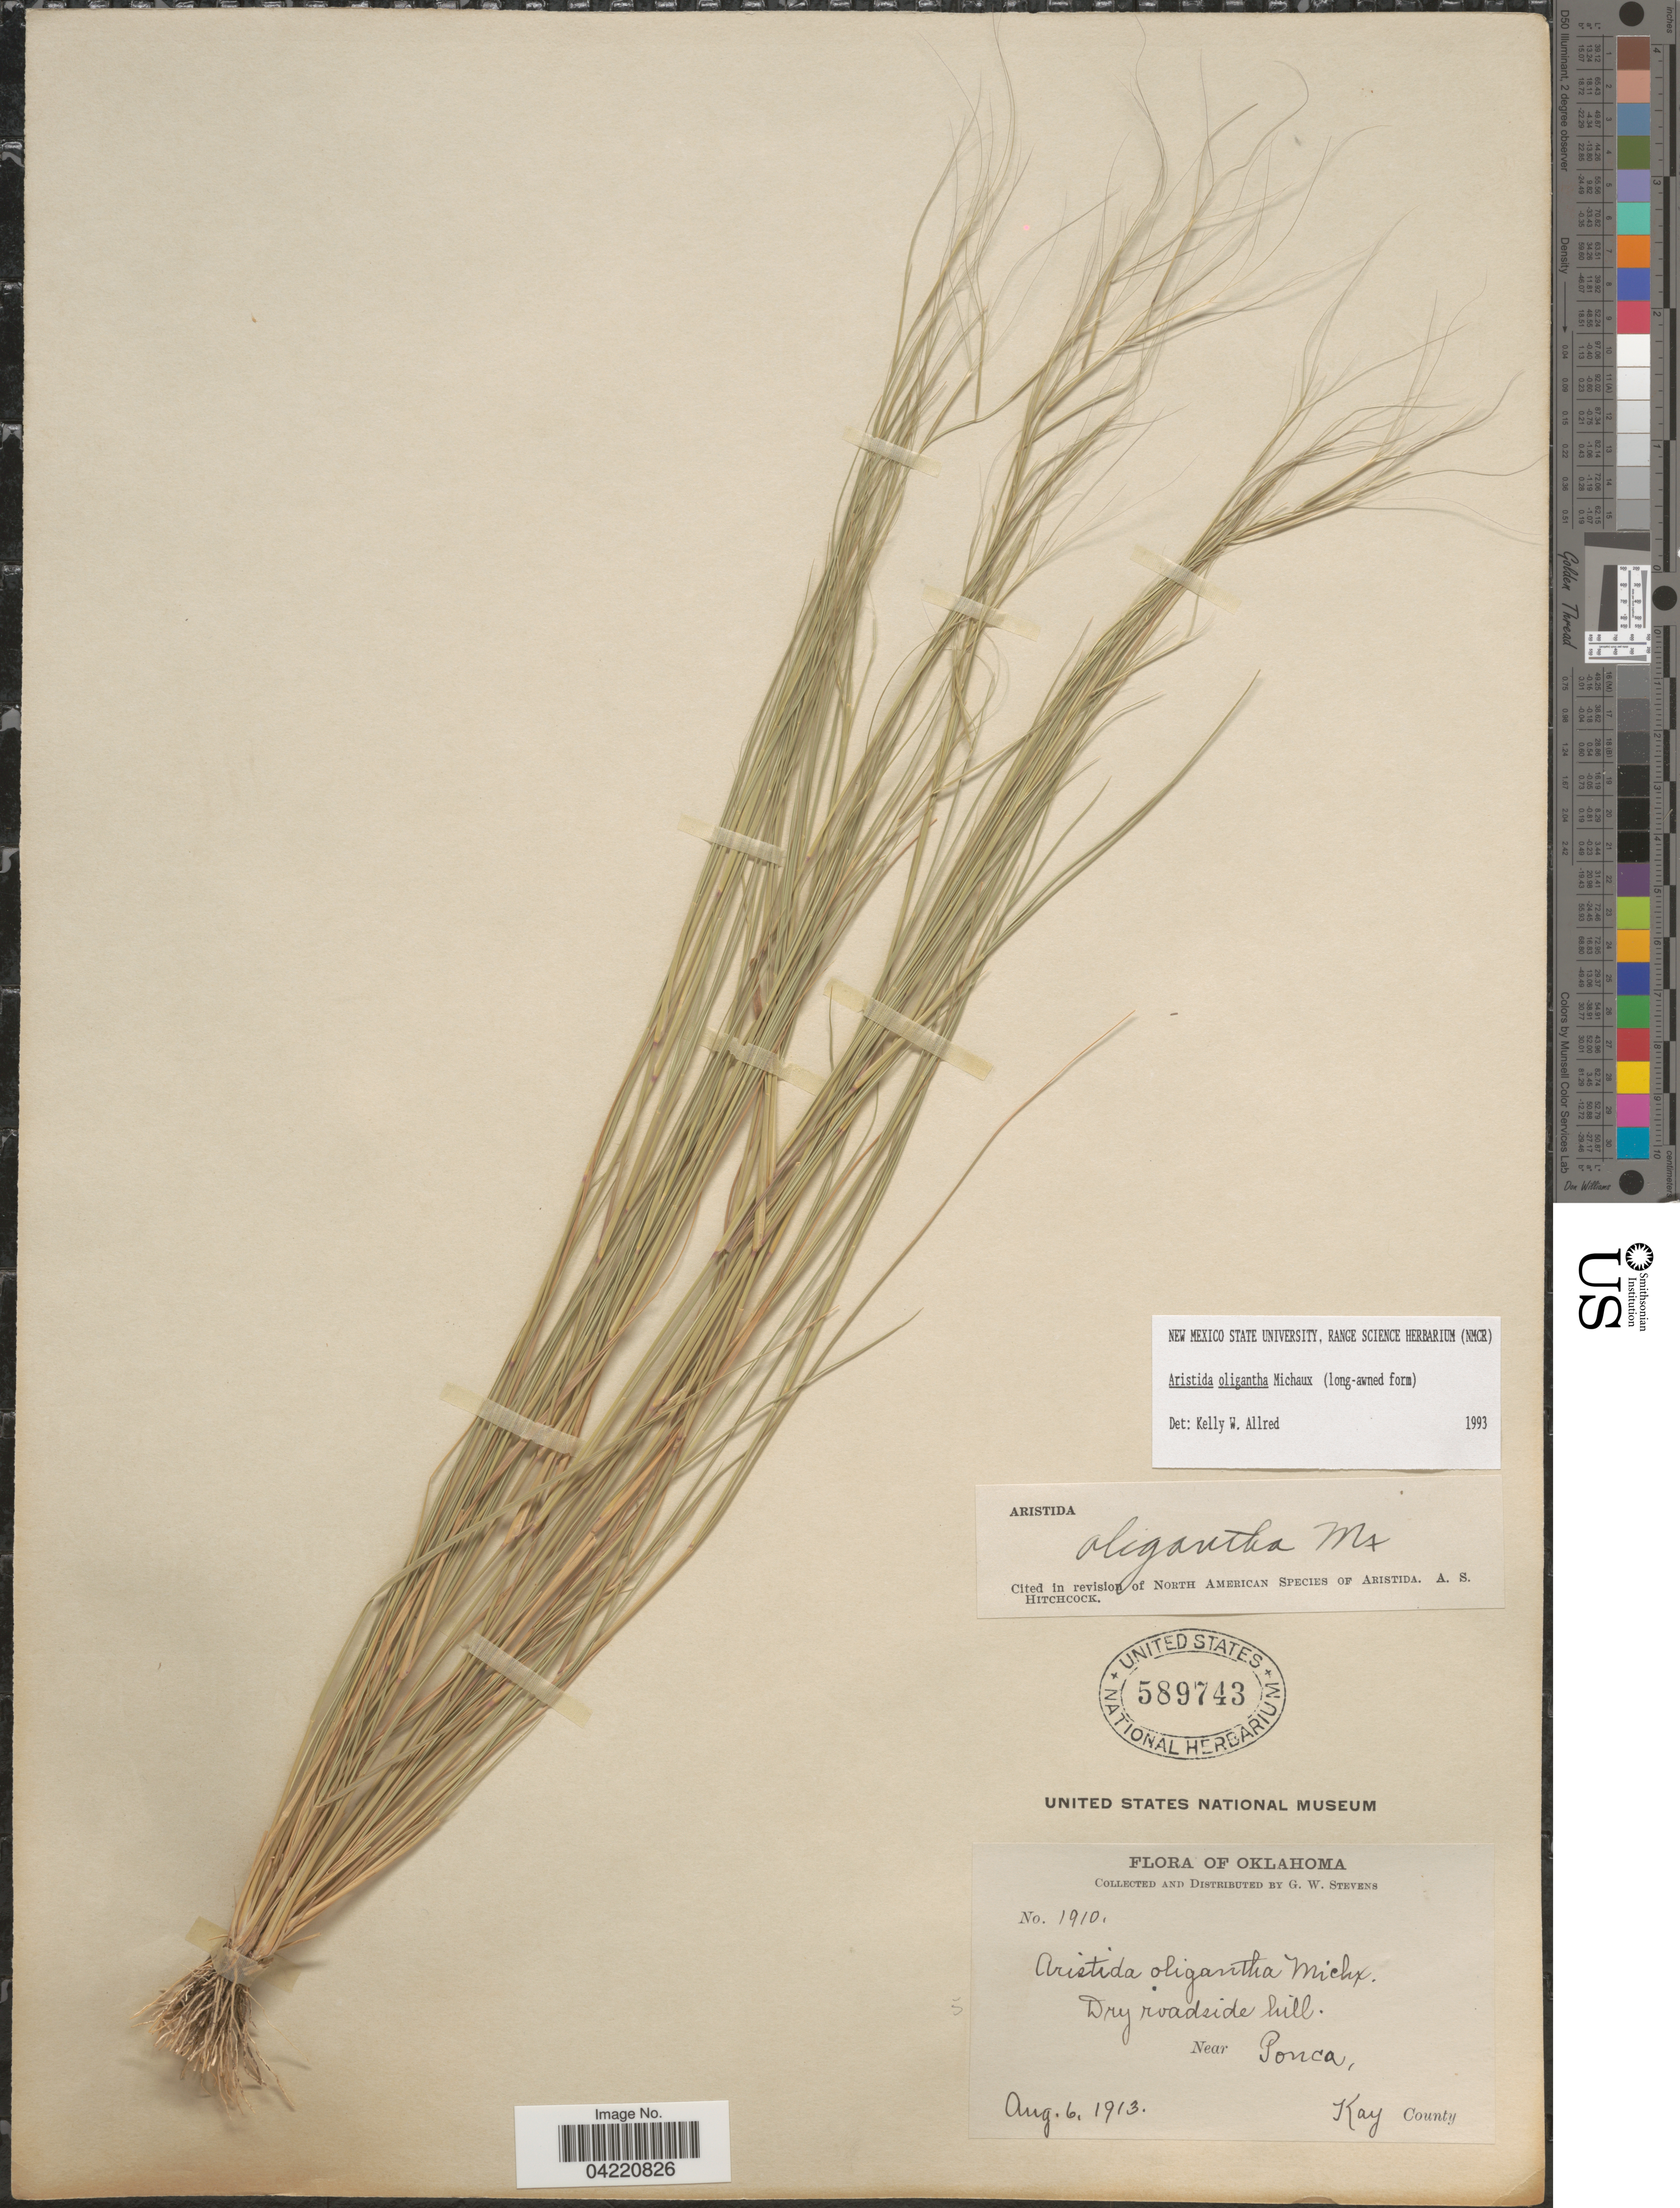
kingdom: Plantae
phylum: Tracheophyta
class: Liliopsida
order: Poales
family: Poaceae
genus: Aristida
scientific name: Aristida oligantha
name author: Michx.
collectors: G. W. Stevens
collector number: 1910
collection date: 1913-08-06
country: United States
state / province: Oklahoma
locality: Dry roadside hill. Near Ponca. Kay County.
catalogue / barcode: US 589743